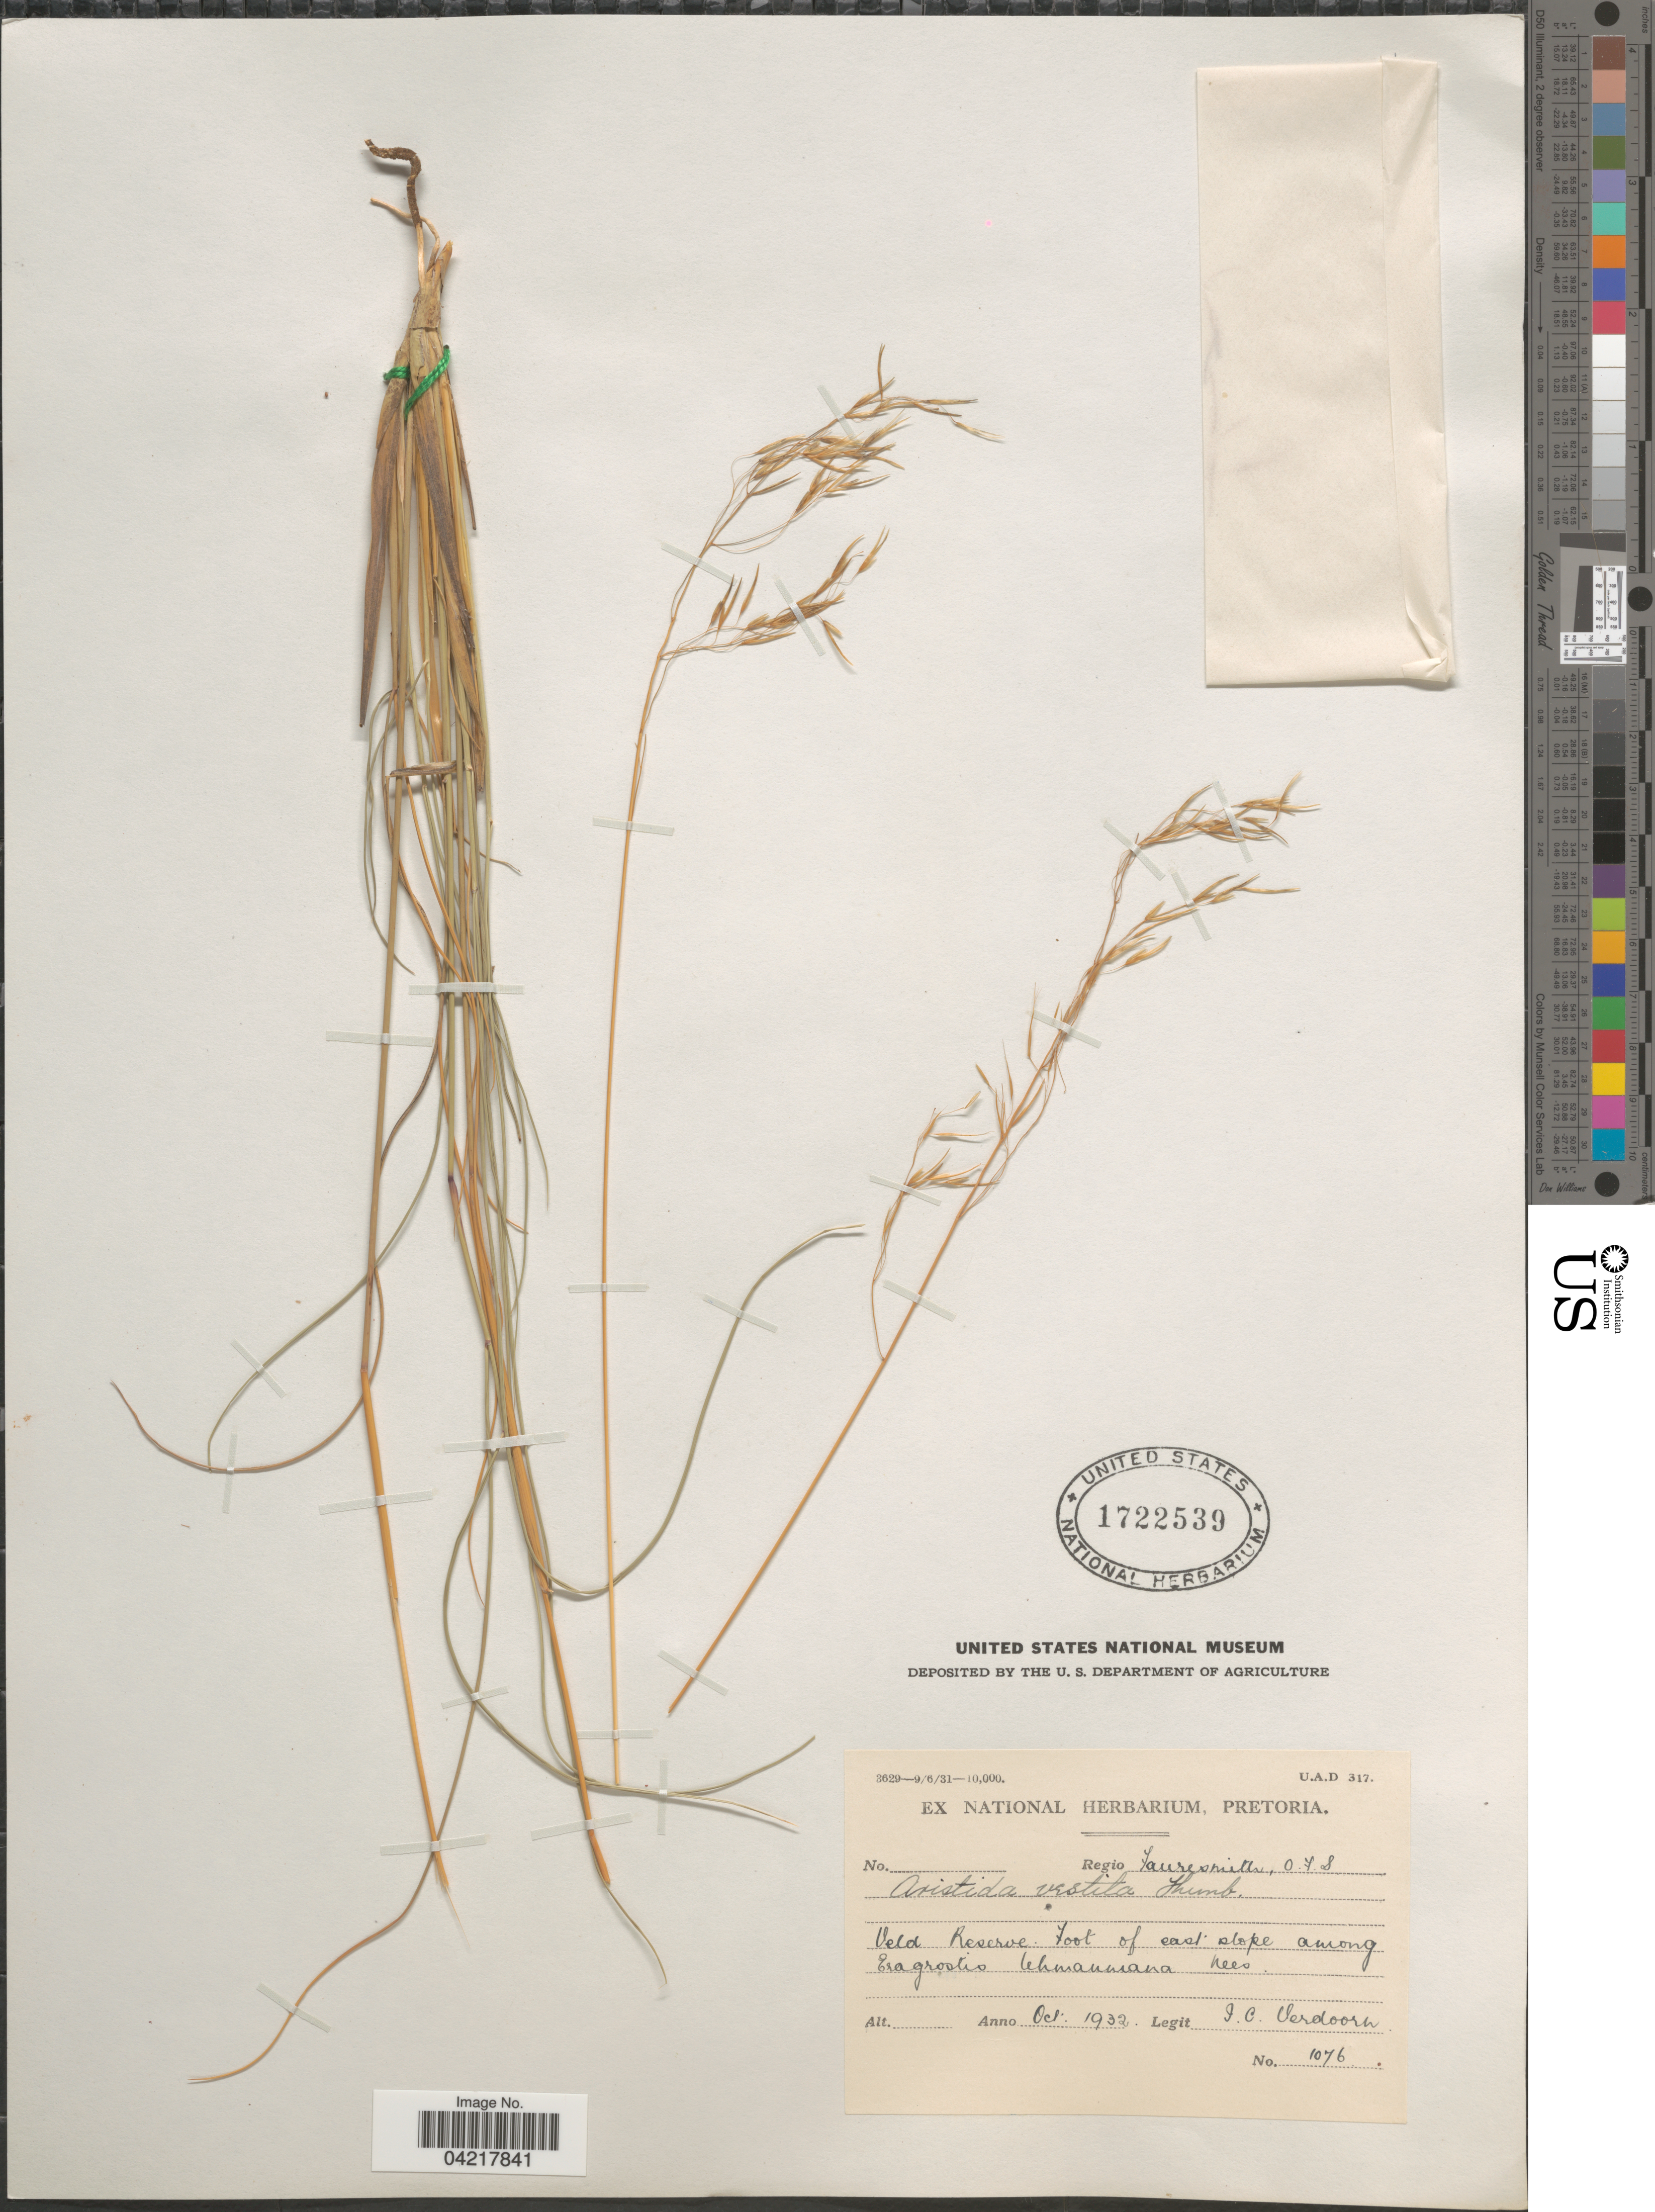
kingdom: Plantae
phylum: Tracheophyta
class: Liliopsida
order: Poales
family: Poaceae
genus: Aristida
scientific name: Aristida vestita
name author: Thunb.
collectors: I. Verdoorn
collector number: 1076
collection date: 1932-10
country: South Africa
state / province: Free State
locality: Regio Fauresmith, O.F.S. Veld Reserve of east slope.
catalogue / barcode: US 1722539